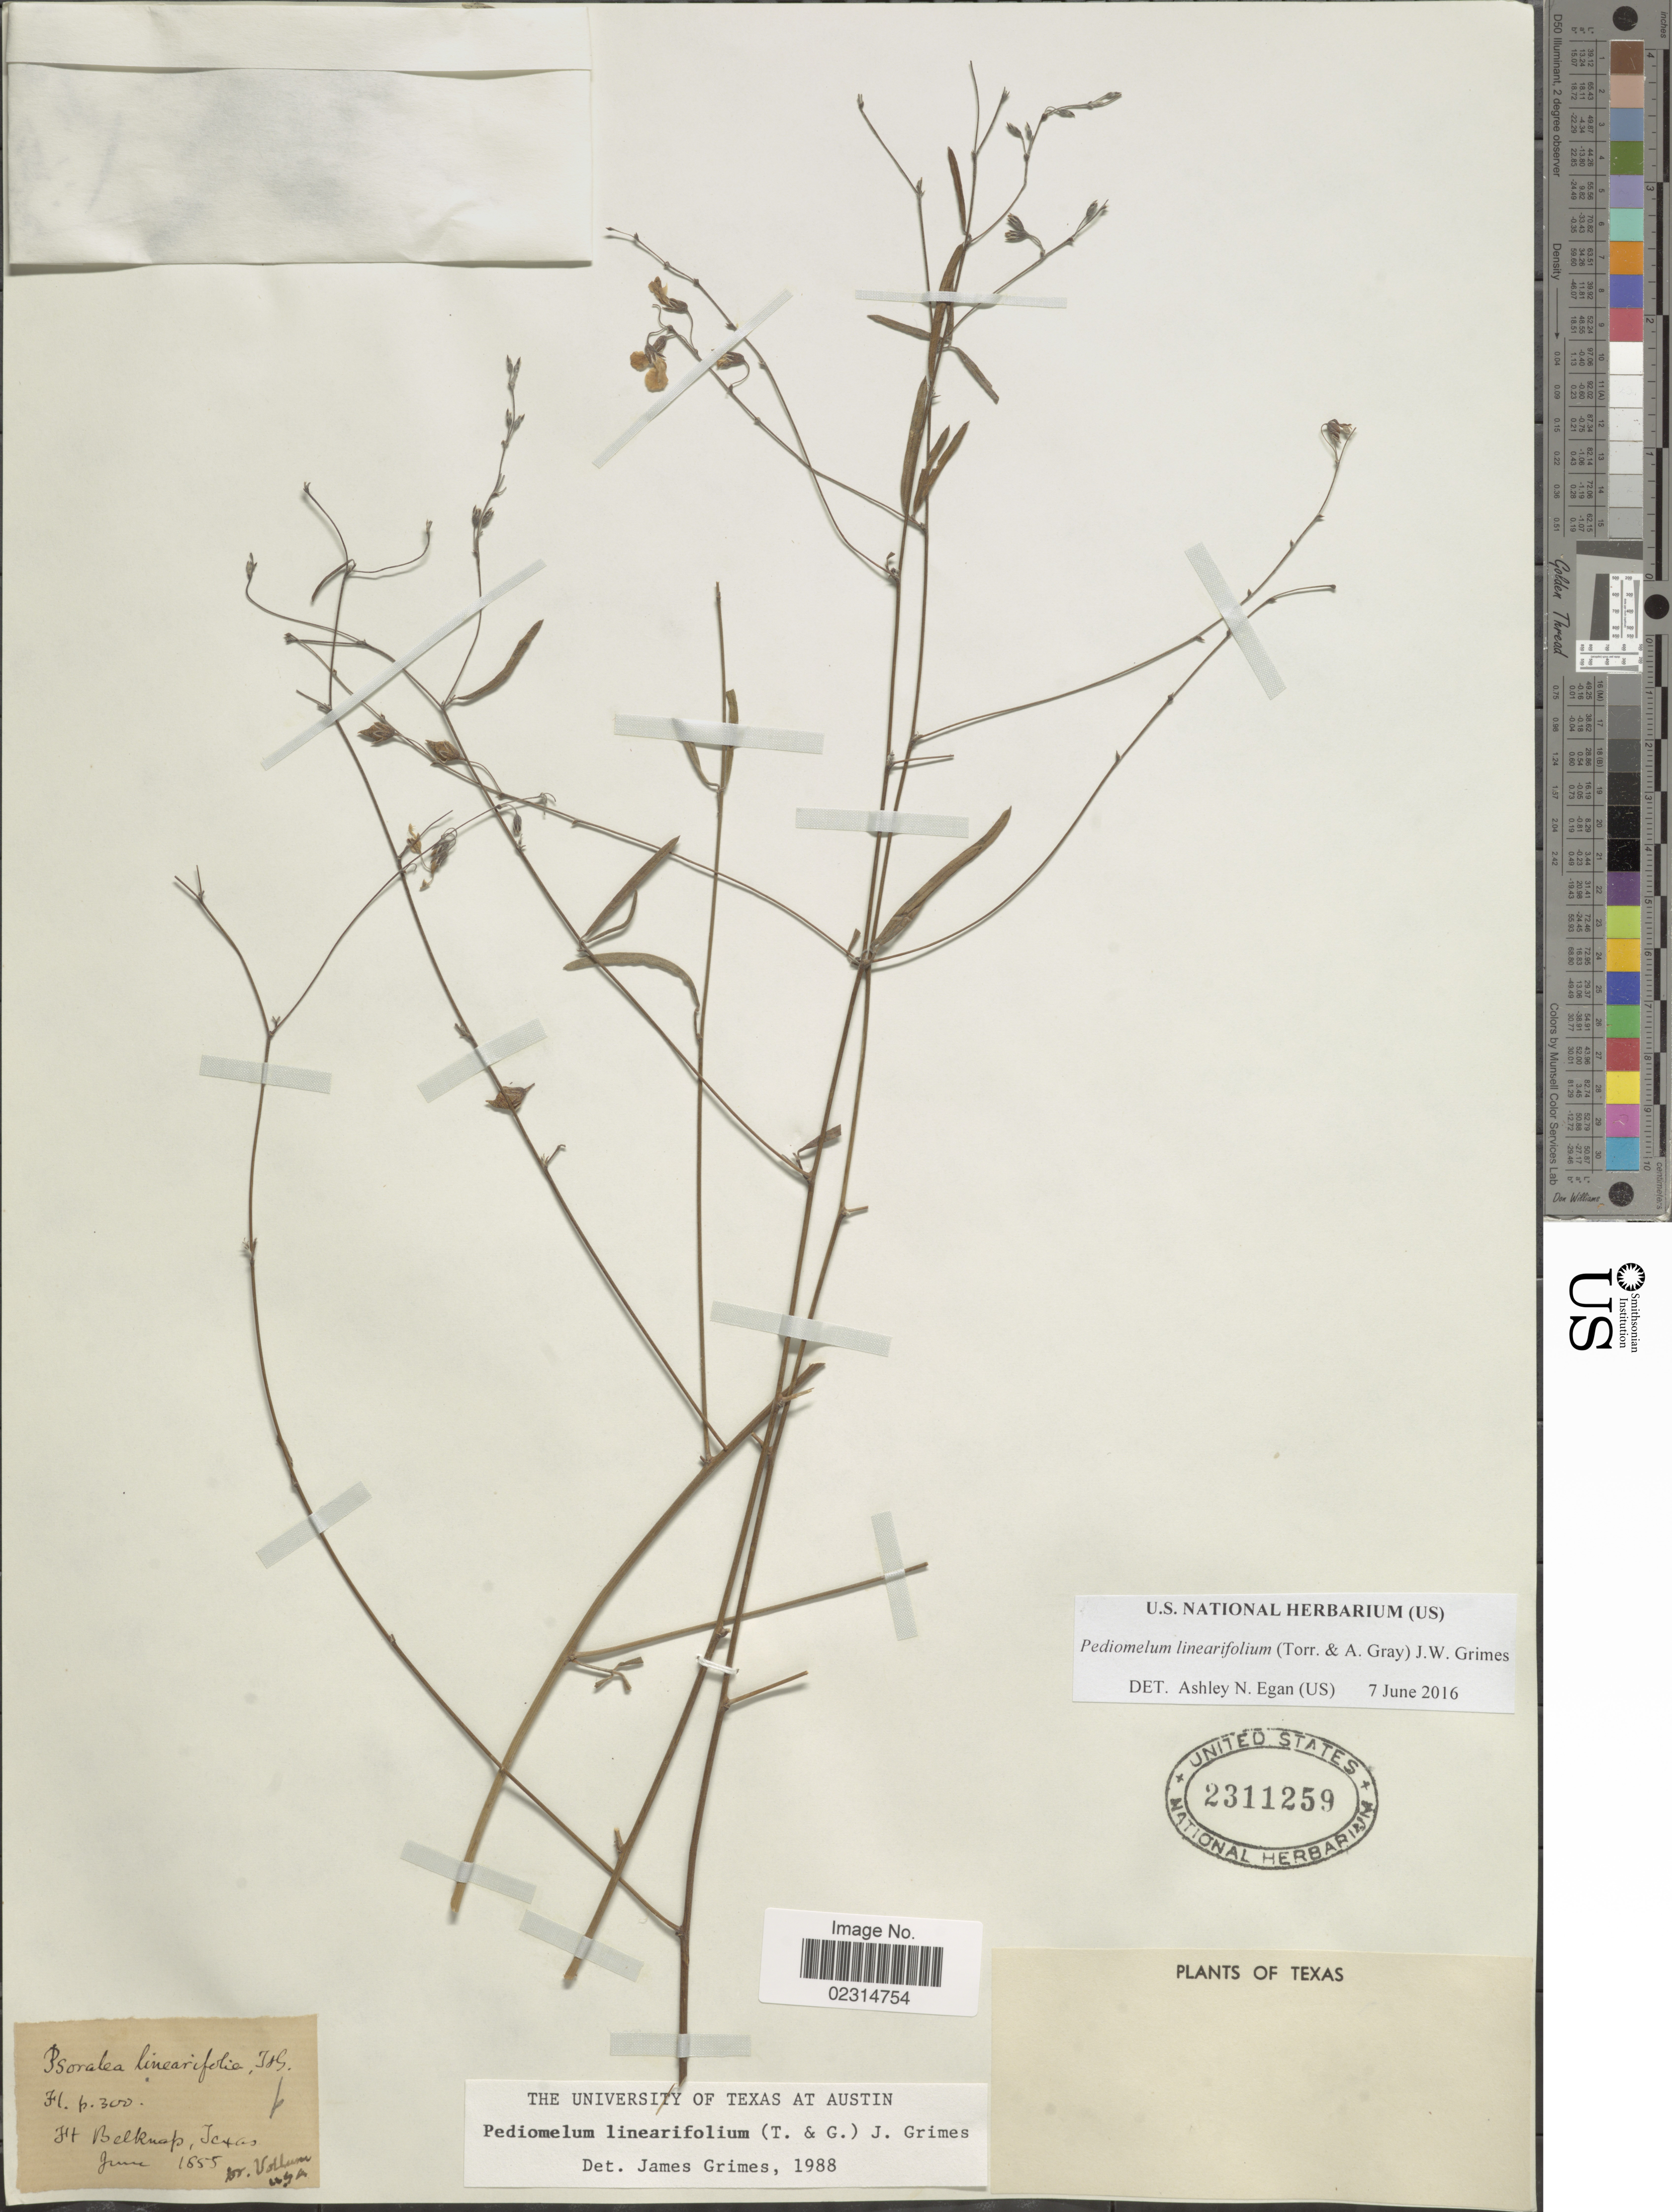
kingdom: Plantae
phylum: Tracheophyta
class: Magnoliopsida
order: Fabales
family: Fabaceae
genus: Pediomelum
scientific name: Pediomelum linearifolium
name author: (Torr. & A. Gray) J.W. Grimes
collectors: -. Vollum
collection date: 1855-06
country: United States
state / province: Texas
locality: Ft Belknap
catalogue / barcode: US 2311259